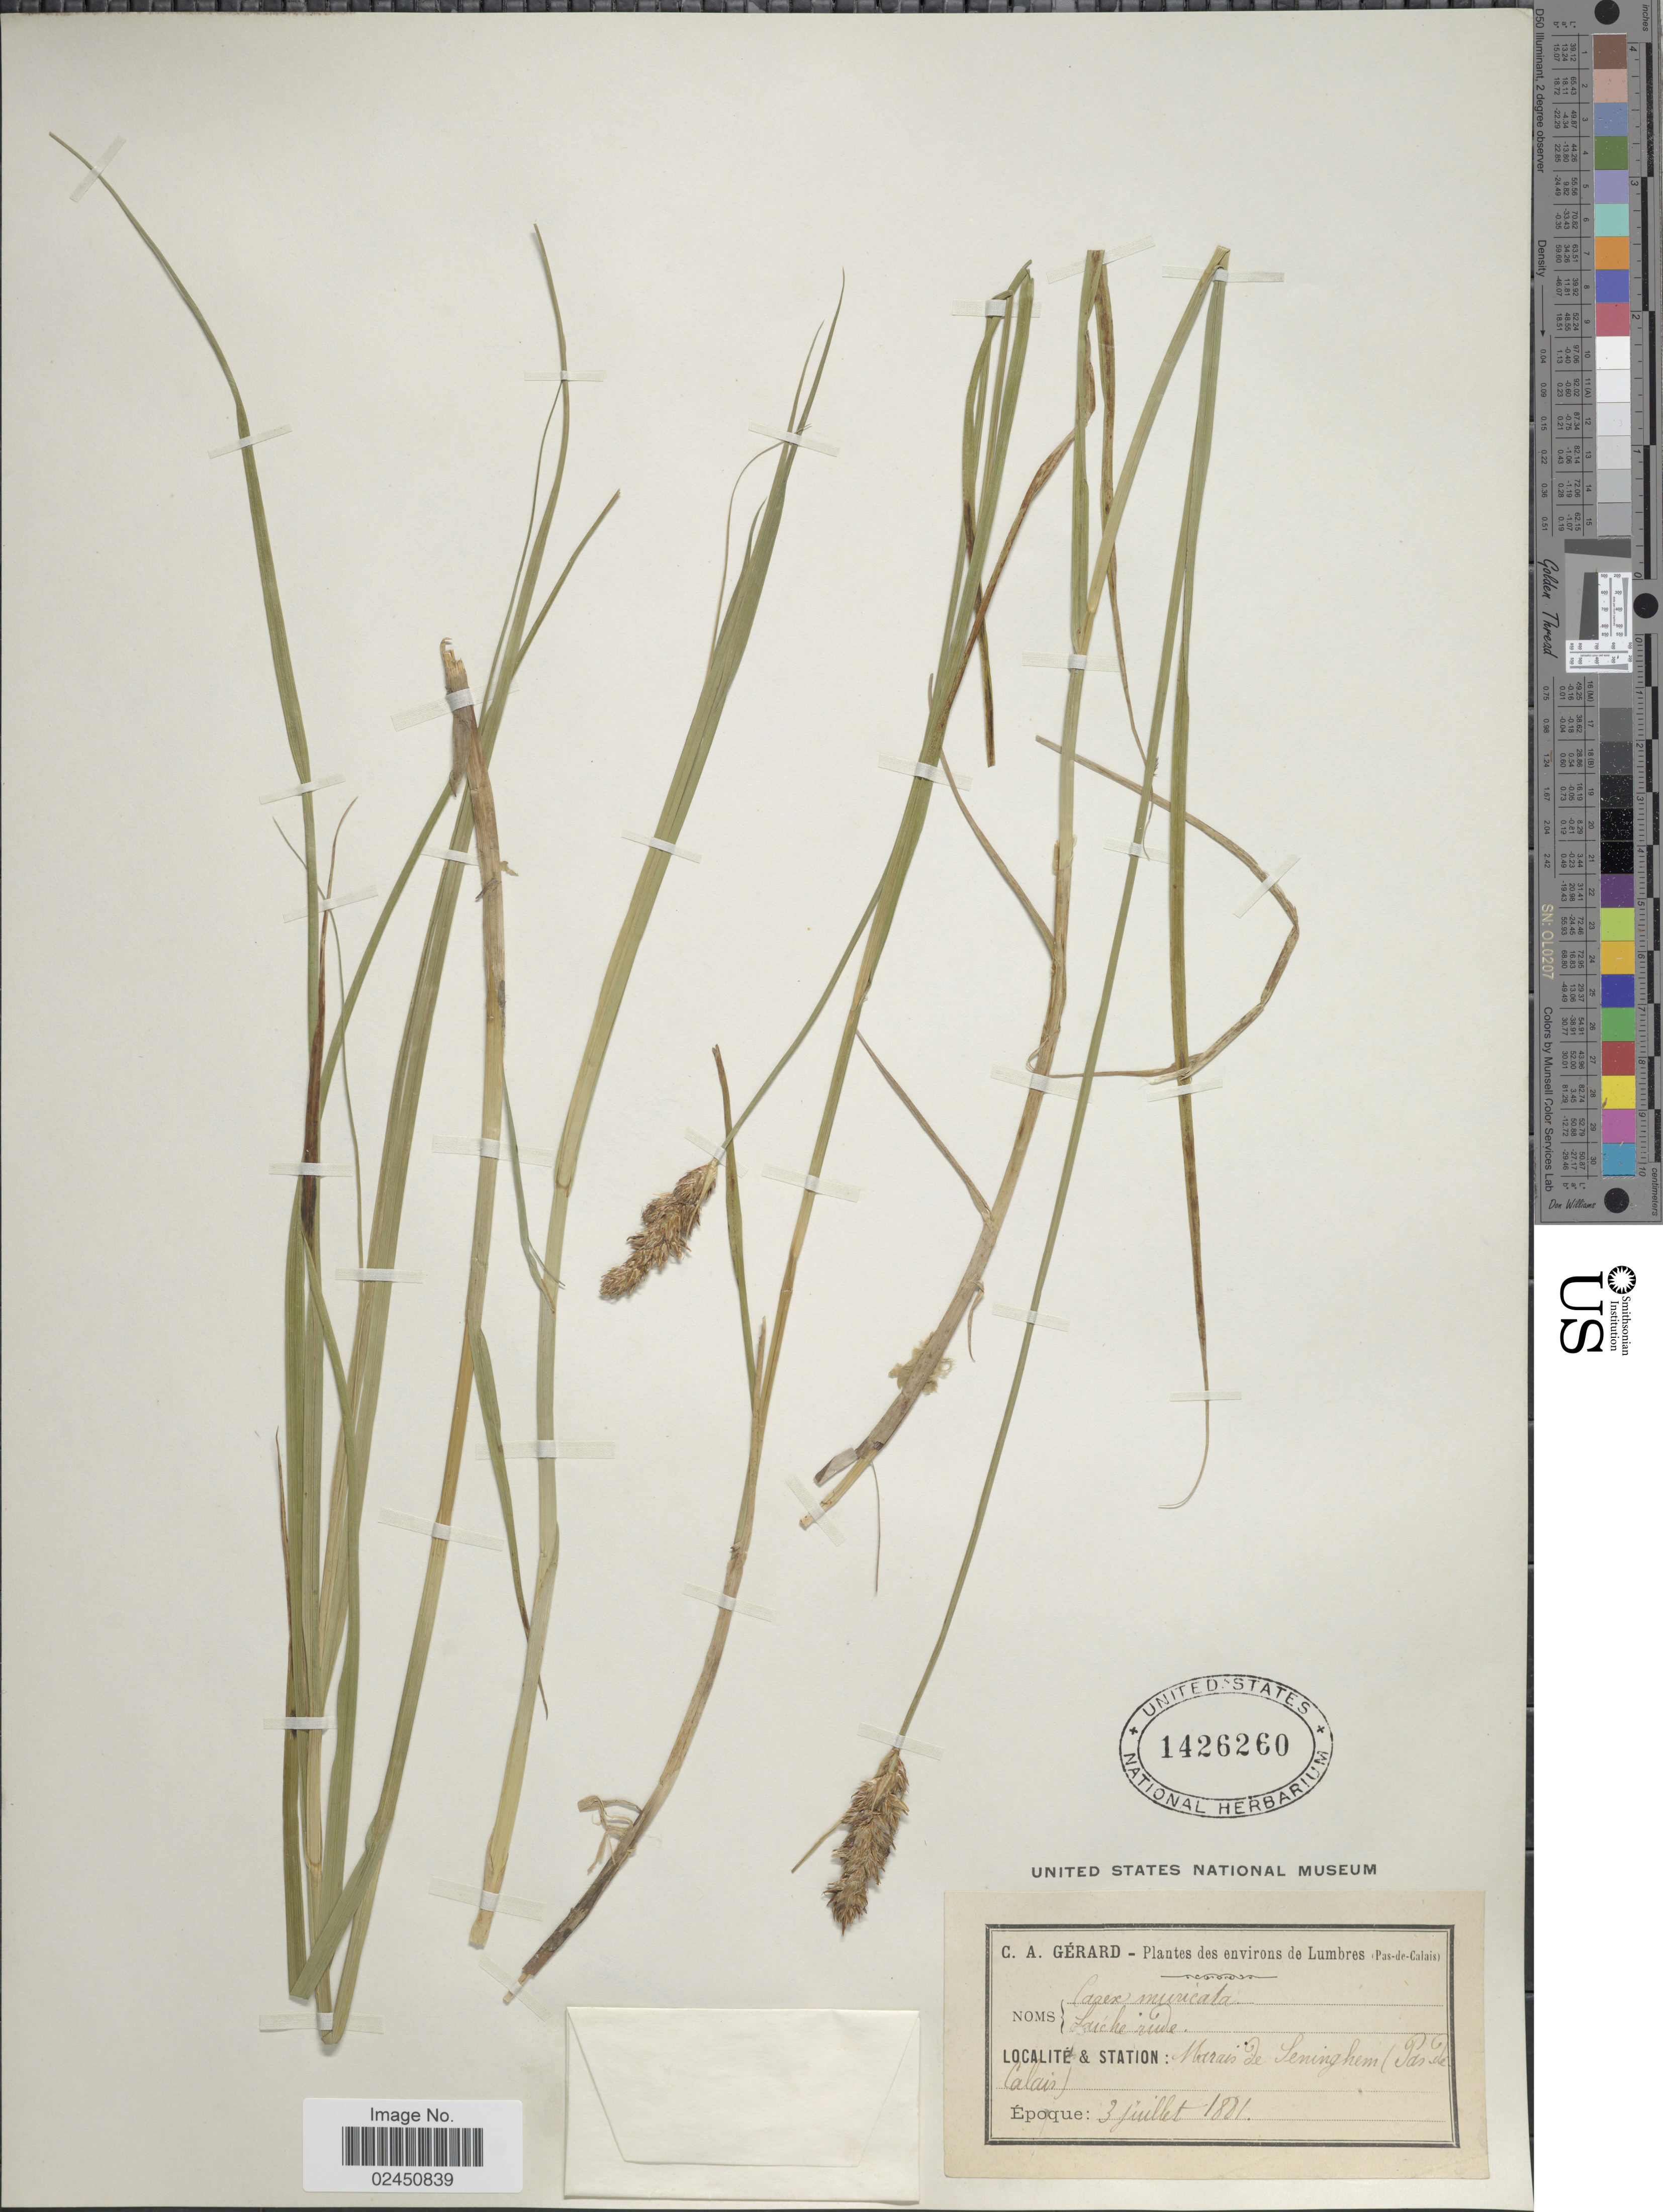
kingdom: Plantae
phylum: Tracheophyta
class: Liliopsida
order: Poales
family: Cyperaceae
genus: Carex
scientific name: Carex muricata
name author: L.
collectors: C. Gerard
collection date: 1881-07-03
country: France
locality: Environs de Lumbres, Pas-de-Calais, marais de Leninghem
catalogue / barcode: US 1426260